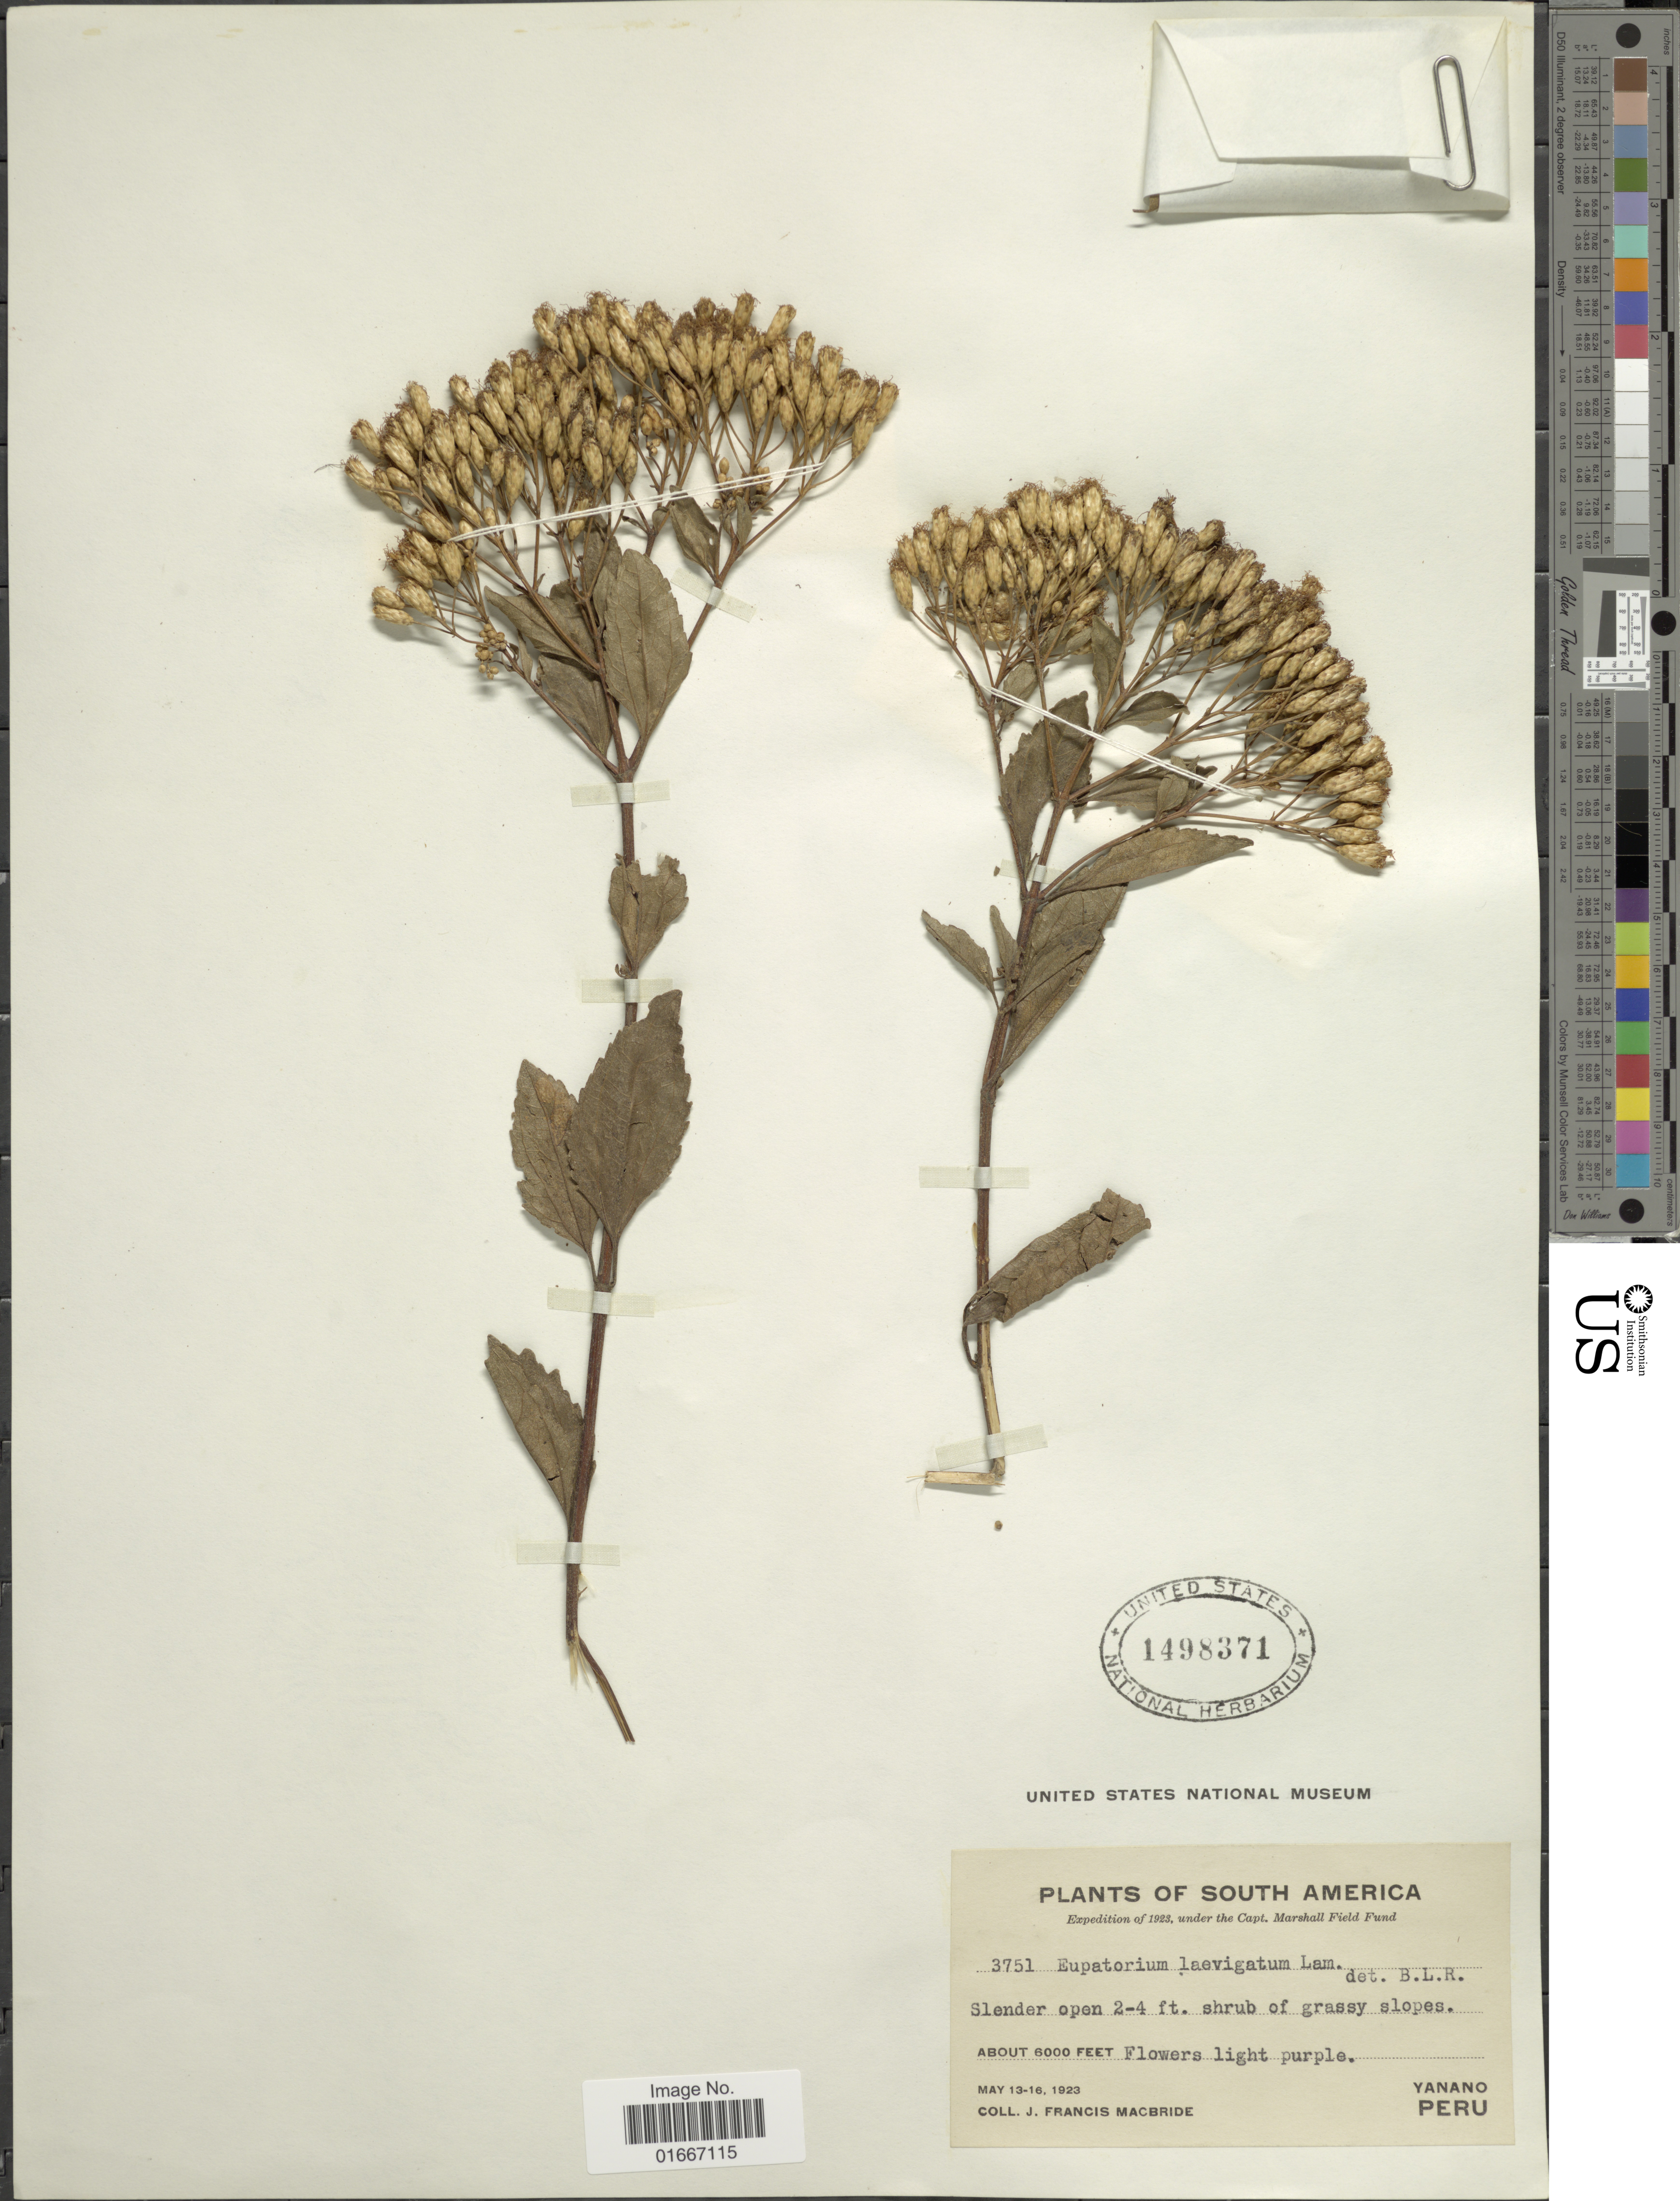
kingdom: Plantae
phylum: Tracheophyta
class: Magnoliopsida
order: Asterales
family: Asteraceae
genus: Chromolaena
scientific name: Chromolaena laevigata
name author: (Lam.) R.M. King & H. Rob.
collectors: J. F. Macbride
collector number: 3751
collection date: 1923-05-13/1923-05-16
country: Peru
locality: Peru. Yanano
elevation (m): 1829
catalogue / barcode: US 1498371